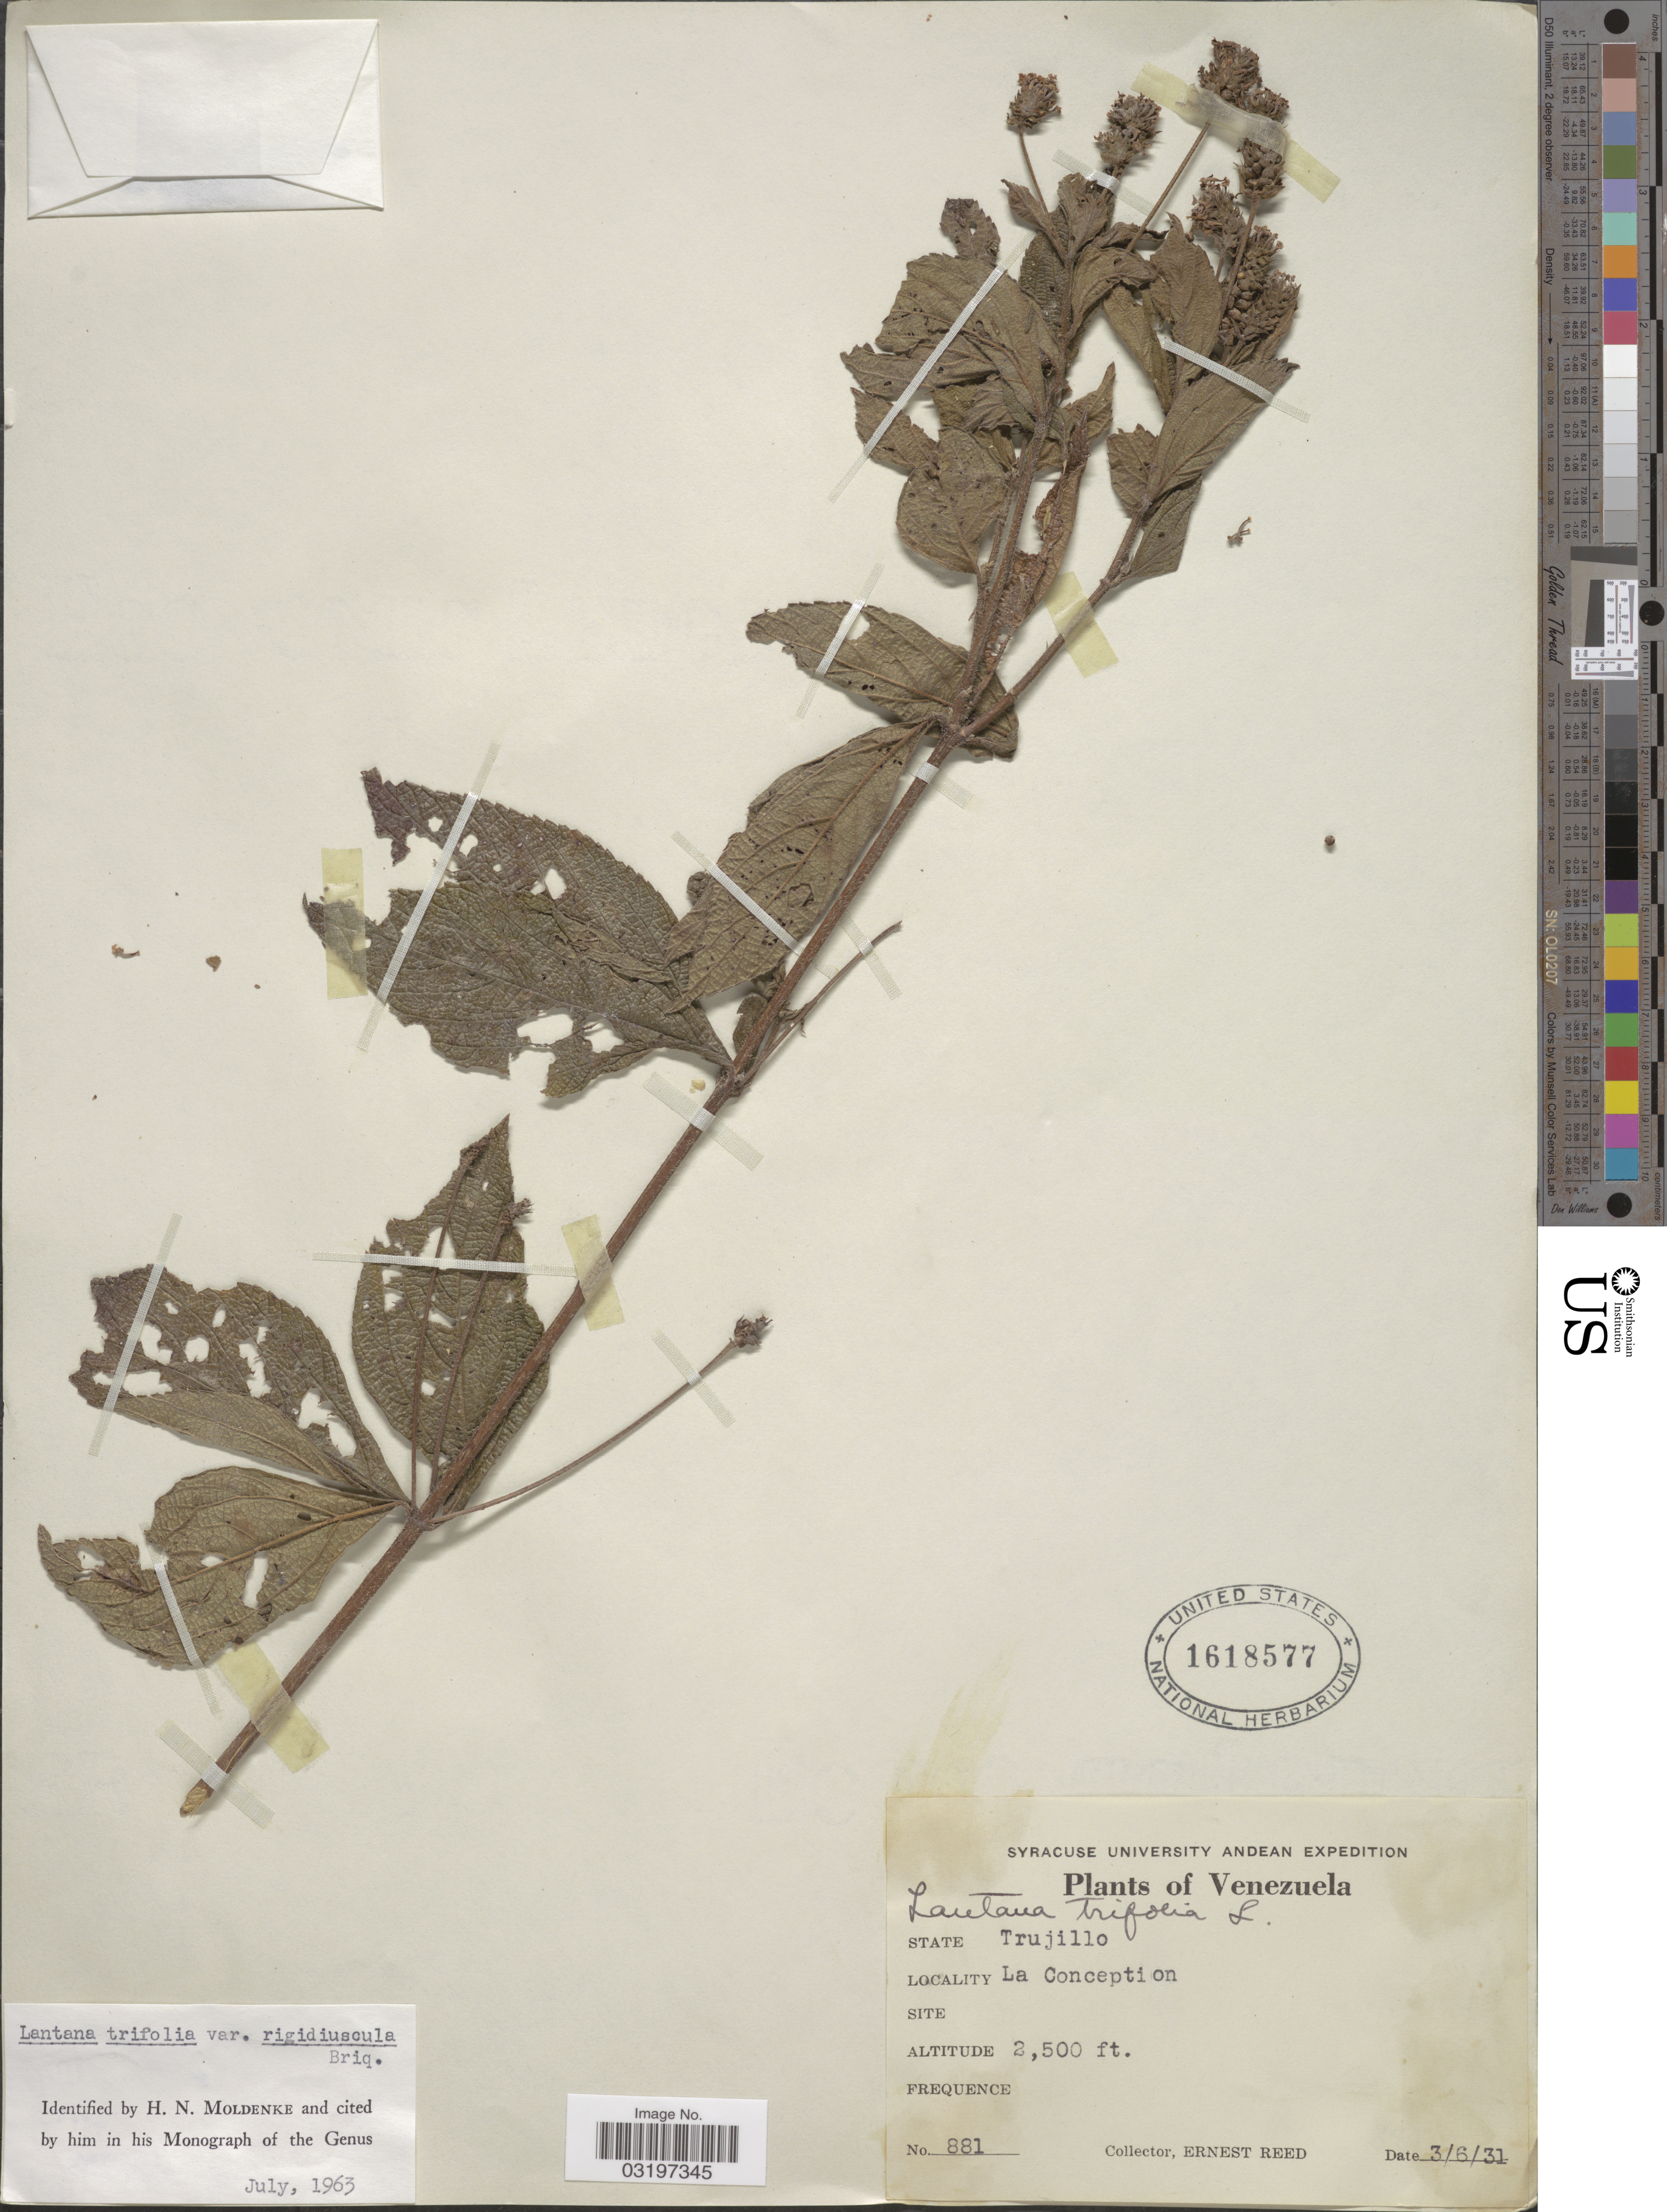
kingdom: Plantae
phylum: Tracheophyta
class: Magnoliopsida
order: Lamiales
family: Verbenaceae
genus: Lantana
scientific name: Lantana trifolia var. rigidiuscula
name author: Briq.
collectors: E. Reed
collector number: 881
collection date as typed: Transcribed d/m/y: 3/6/31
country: Venezuela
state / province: Trujillo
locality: La Conception.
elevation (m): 762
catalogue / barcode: US 1618577